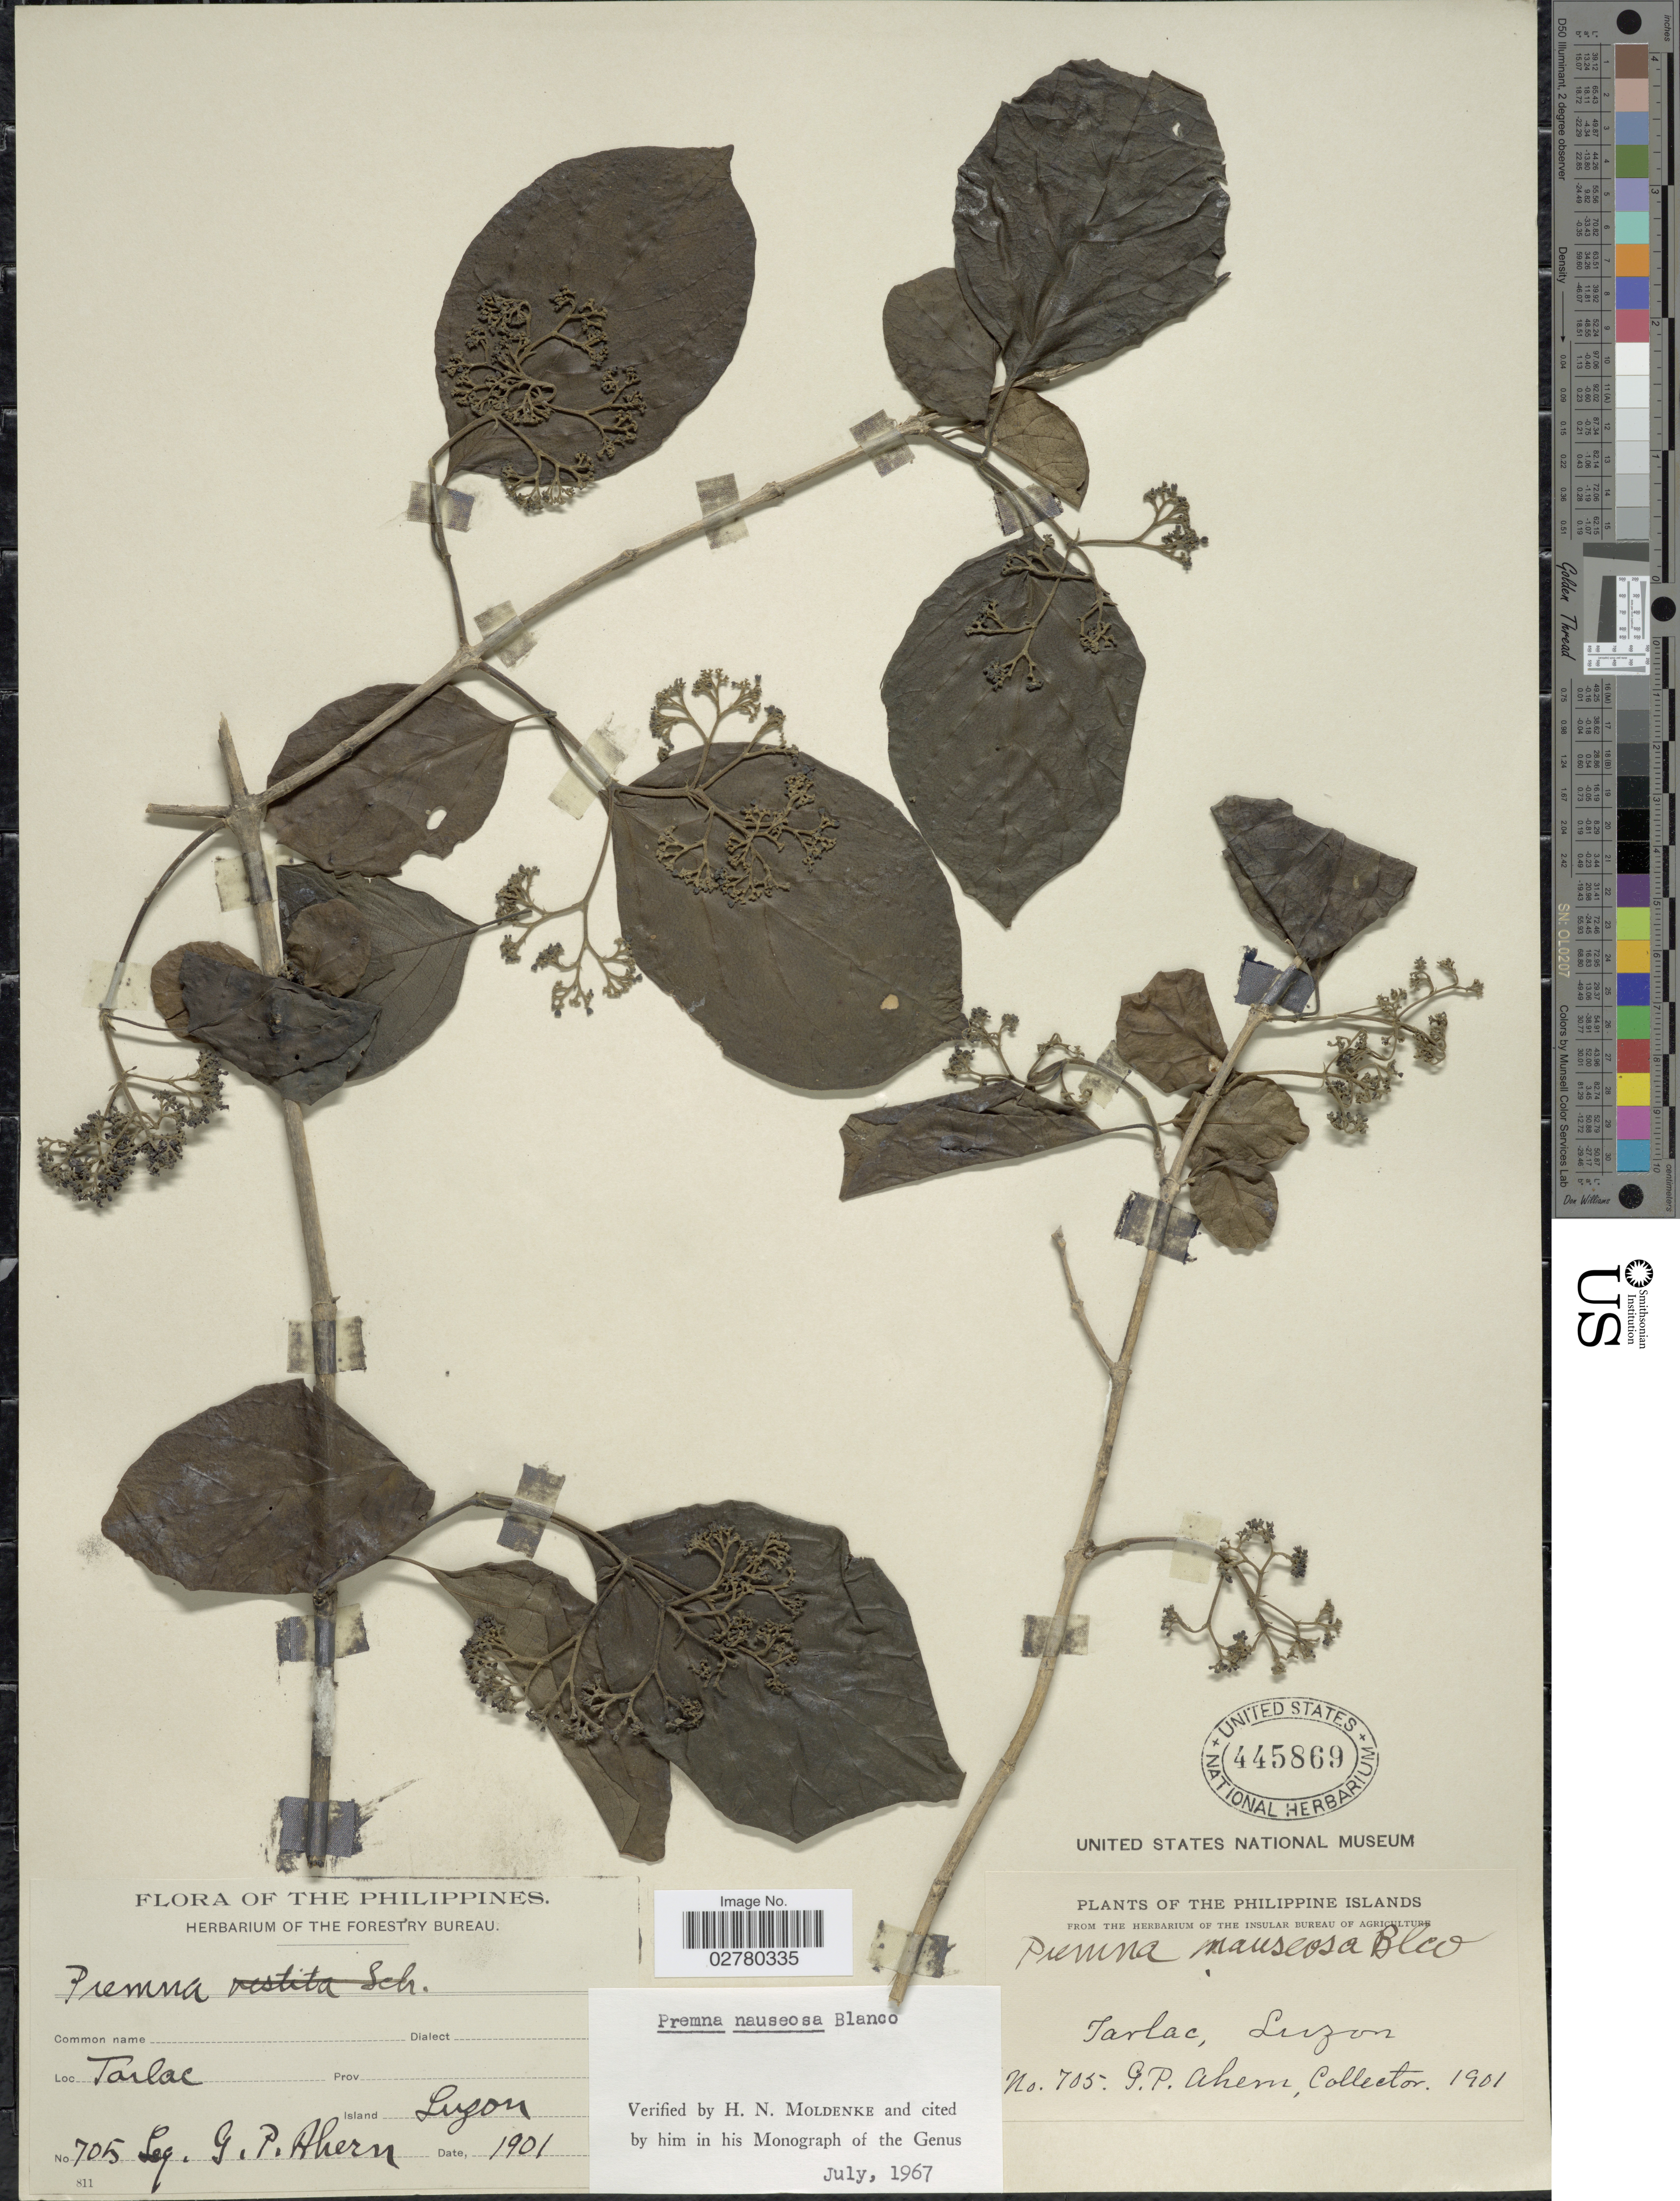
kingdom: Plantae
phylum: Tracheophyta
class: Magnoliopsida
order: Lamiales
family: Lamiaceae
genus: Premna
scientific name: Premna nauseosa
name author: Blanco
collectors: G. Ahem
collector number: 705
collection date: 1901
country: Philippines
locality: Tarlac, Luzon.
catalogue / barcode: US 4458869